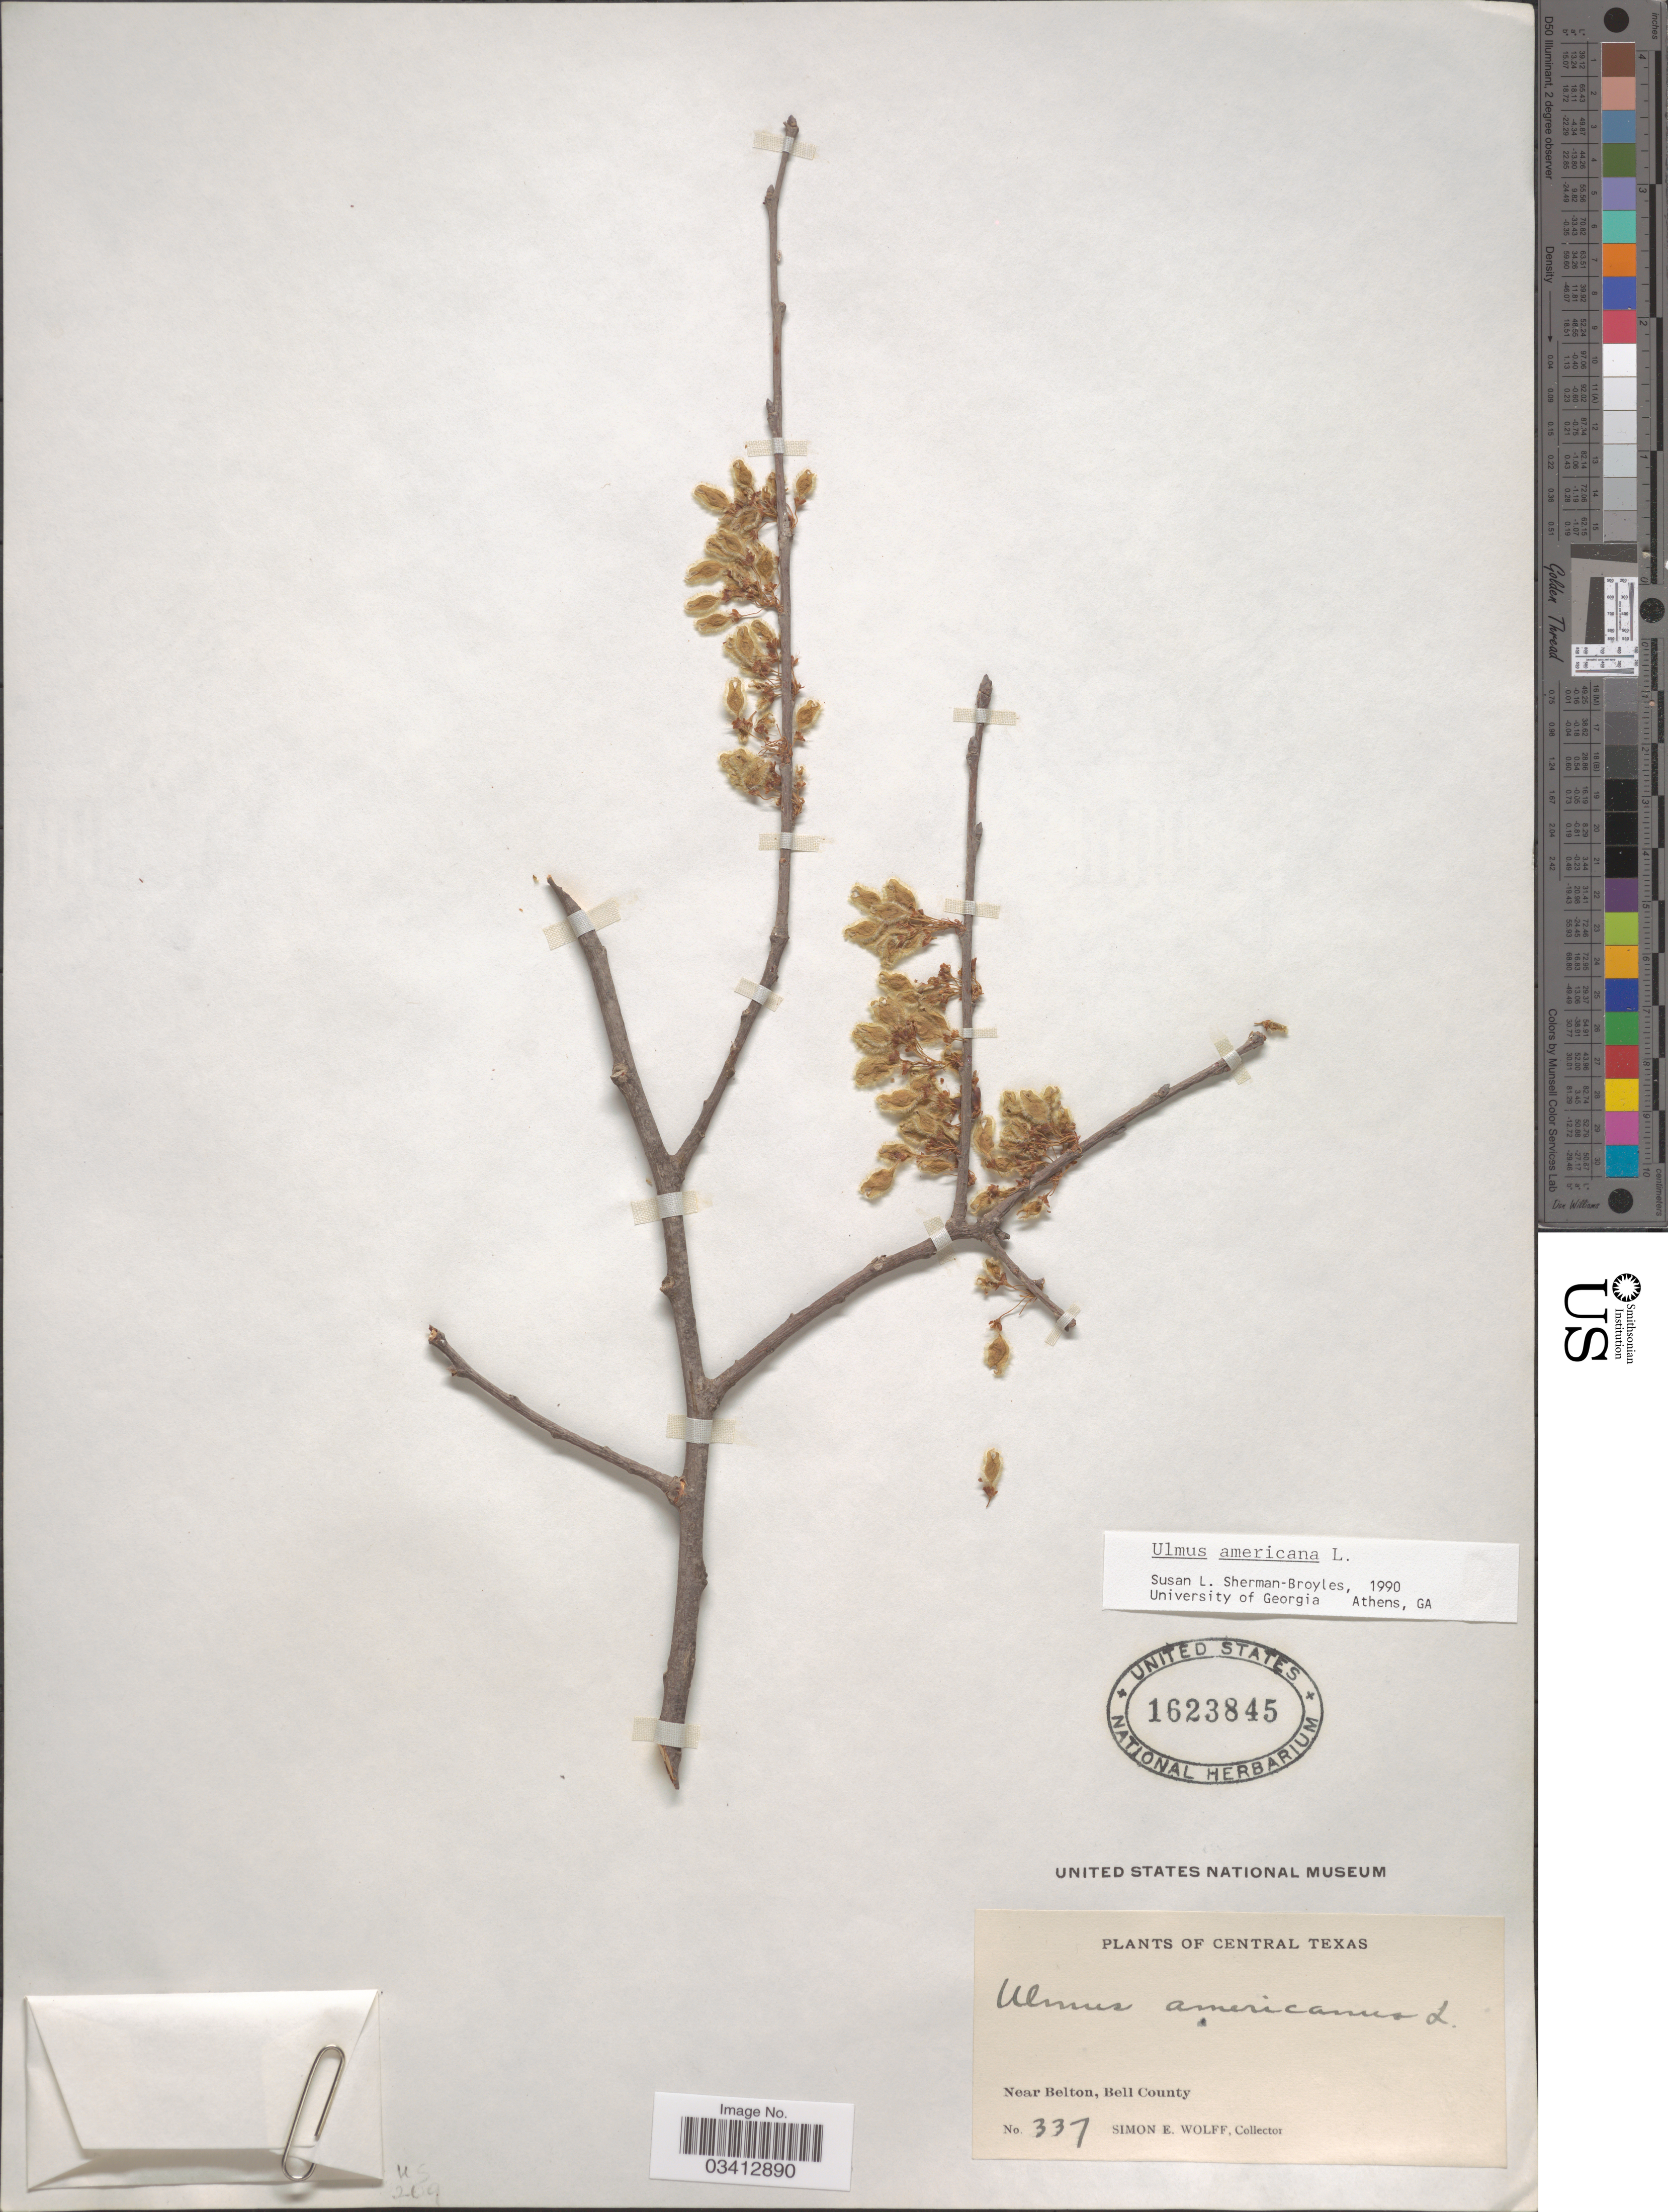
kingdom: Plantae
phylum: Tracheophyta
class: Magnoliopsida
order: Rosales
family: Ulmaceae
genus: Ulmus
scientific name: Ulmus americana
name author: L.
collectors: S. E. Wolff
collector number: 337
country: United States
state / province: Texas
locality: Central Texas. Near Belton, Bell County.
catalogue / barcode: US 1623845